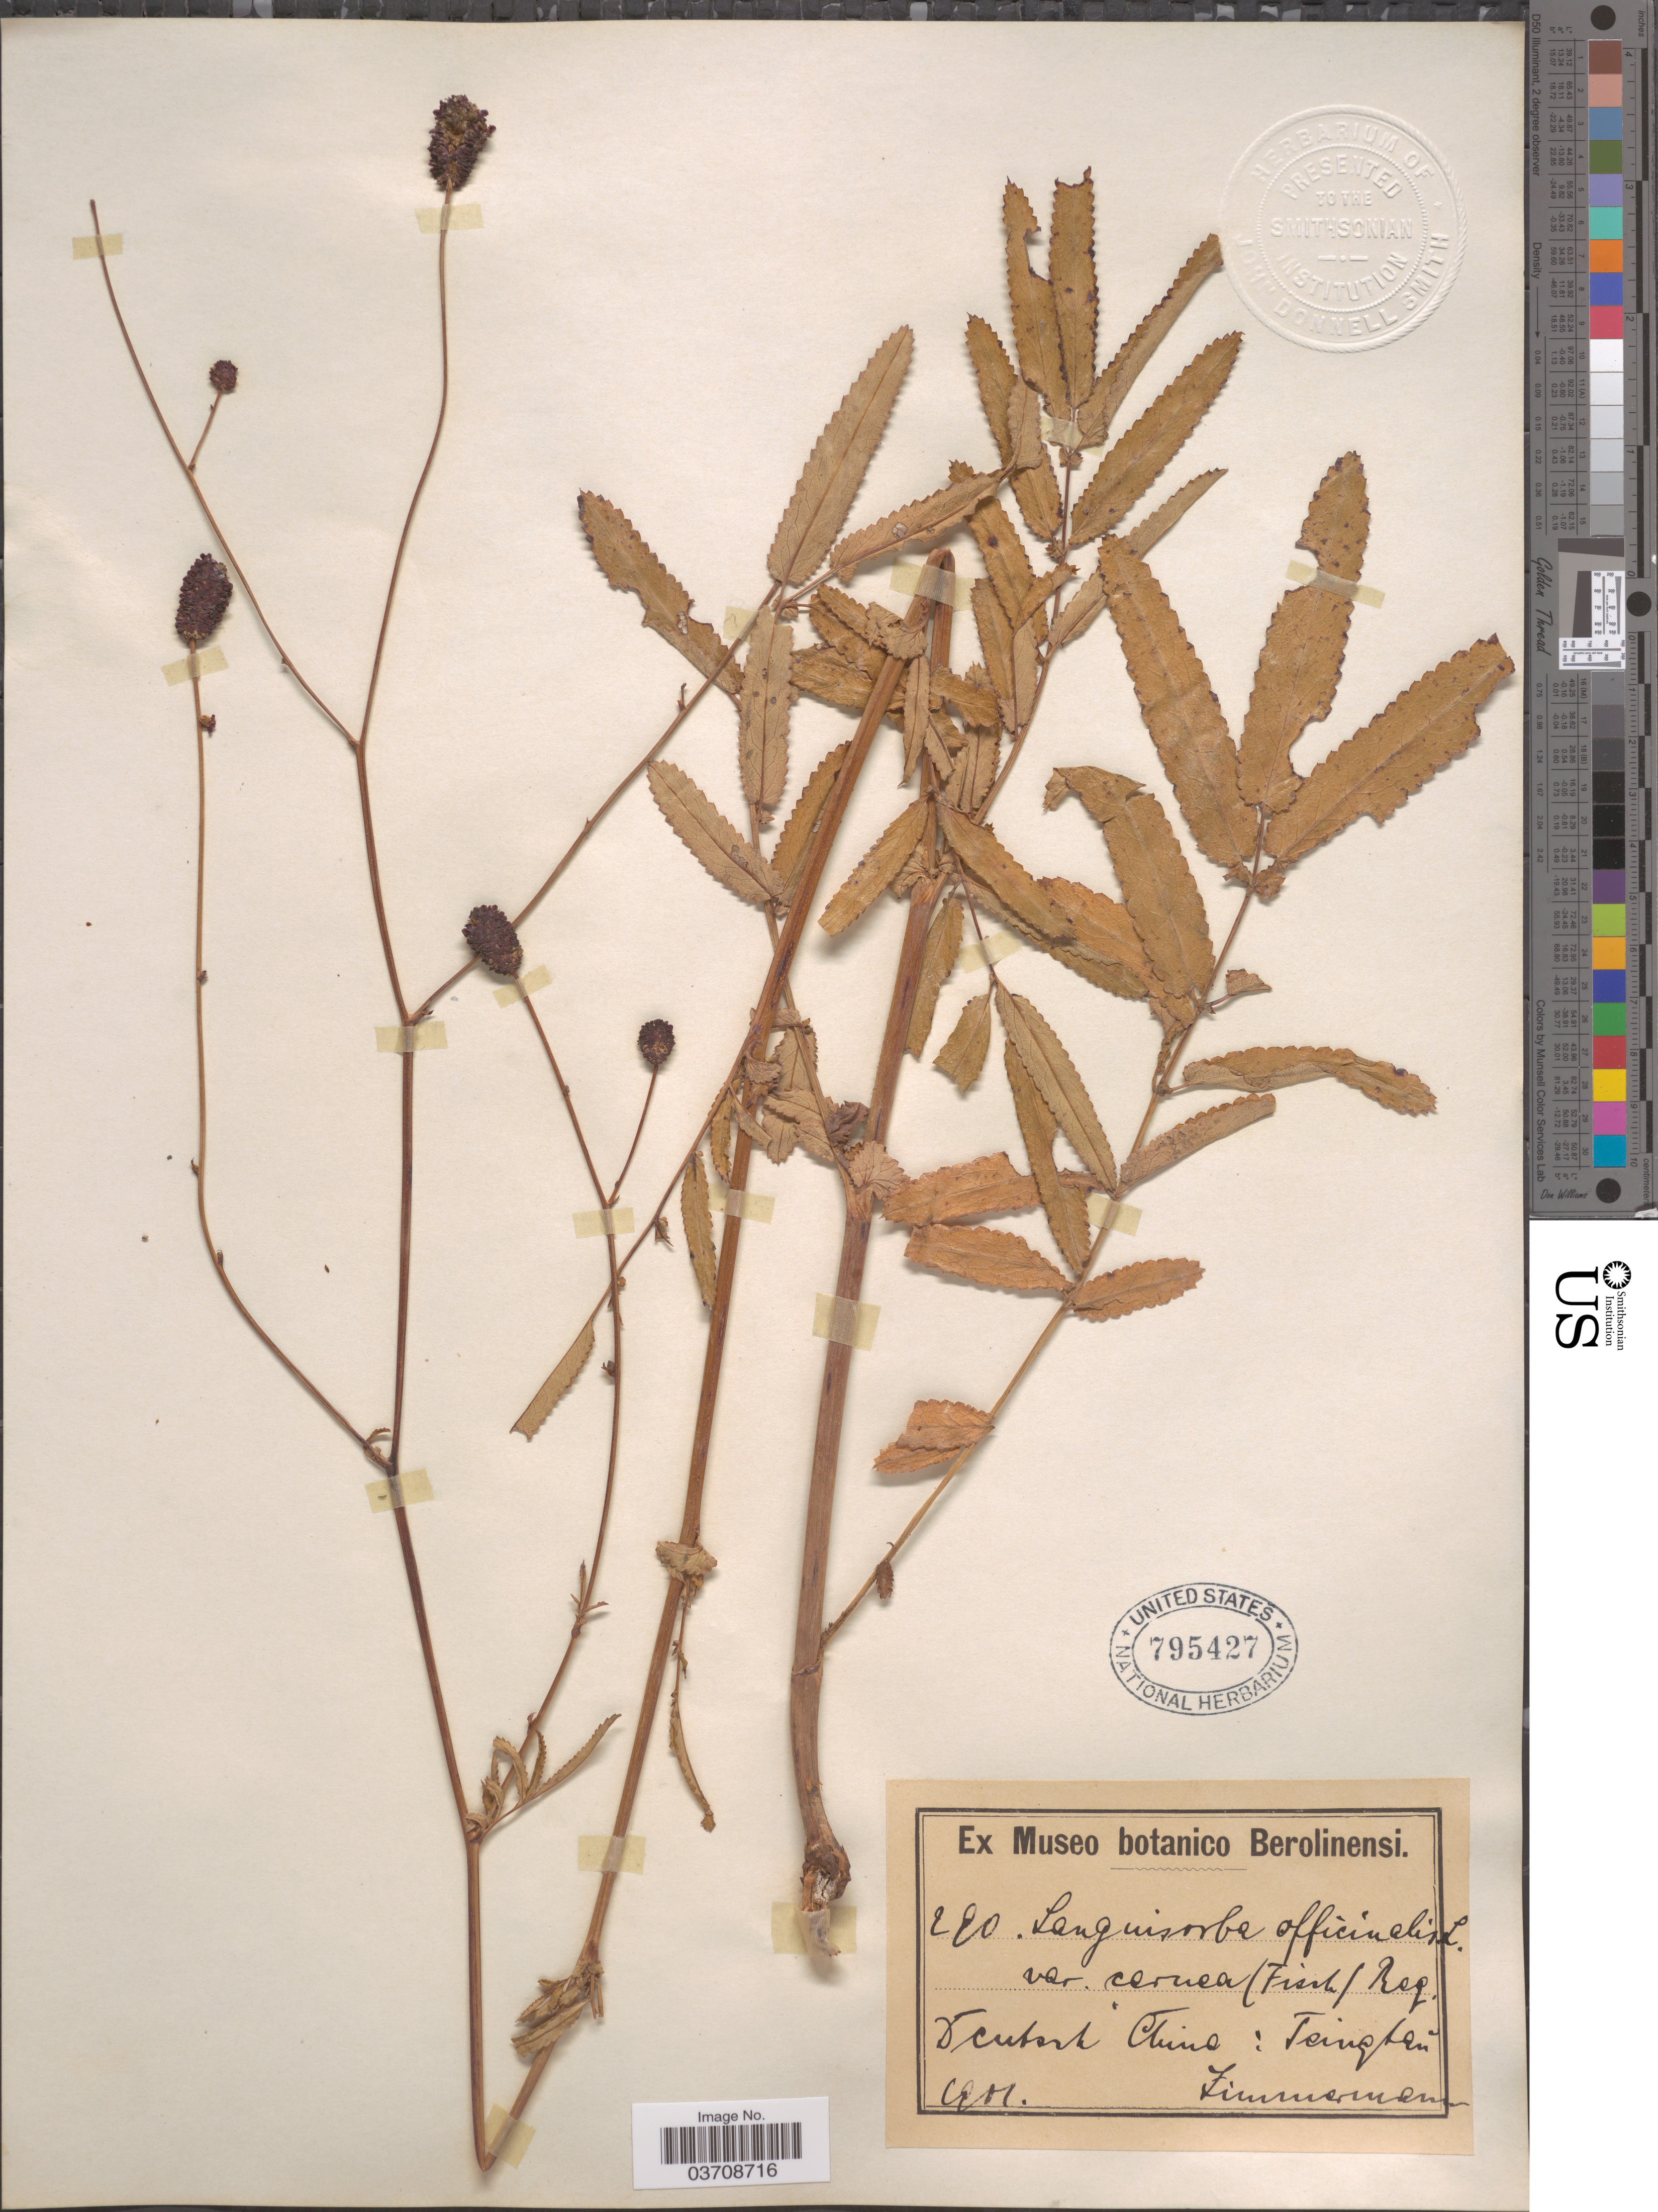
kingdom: Plantae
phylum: Tracheophyta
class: Magnoliopsida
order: Rosales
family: Rosaceae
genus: Sanguisorba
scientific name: Sanguisorba officinalis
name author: L.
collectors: -. Zimmermann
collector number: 290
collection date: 1901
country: China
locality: Deutsch China: Tsingtao.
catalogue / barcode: US 795427